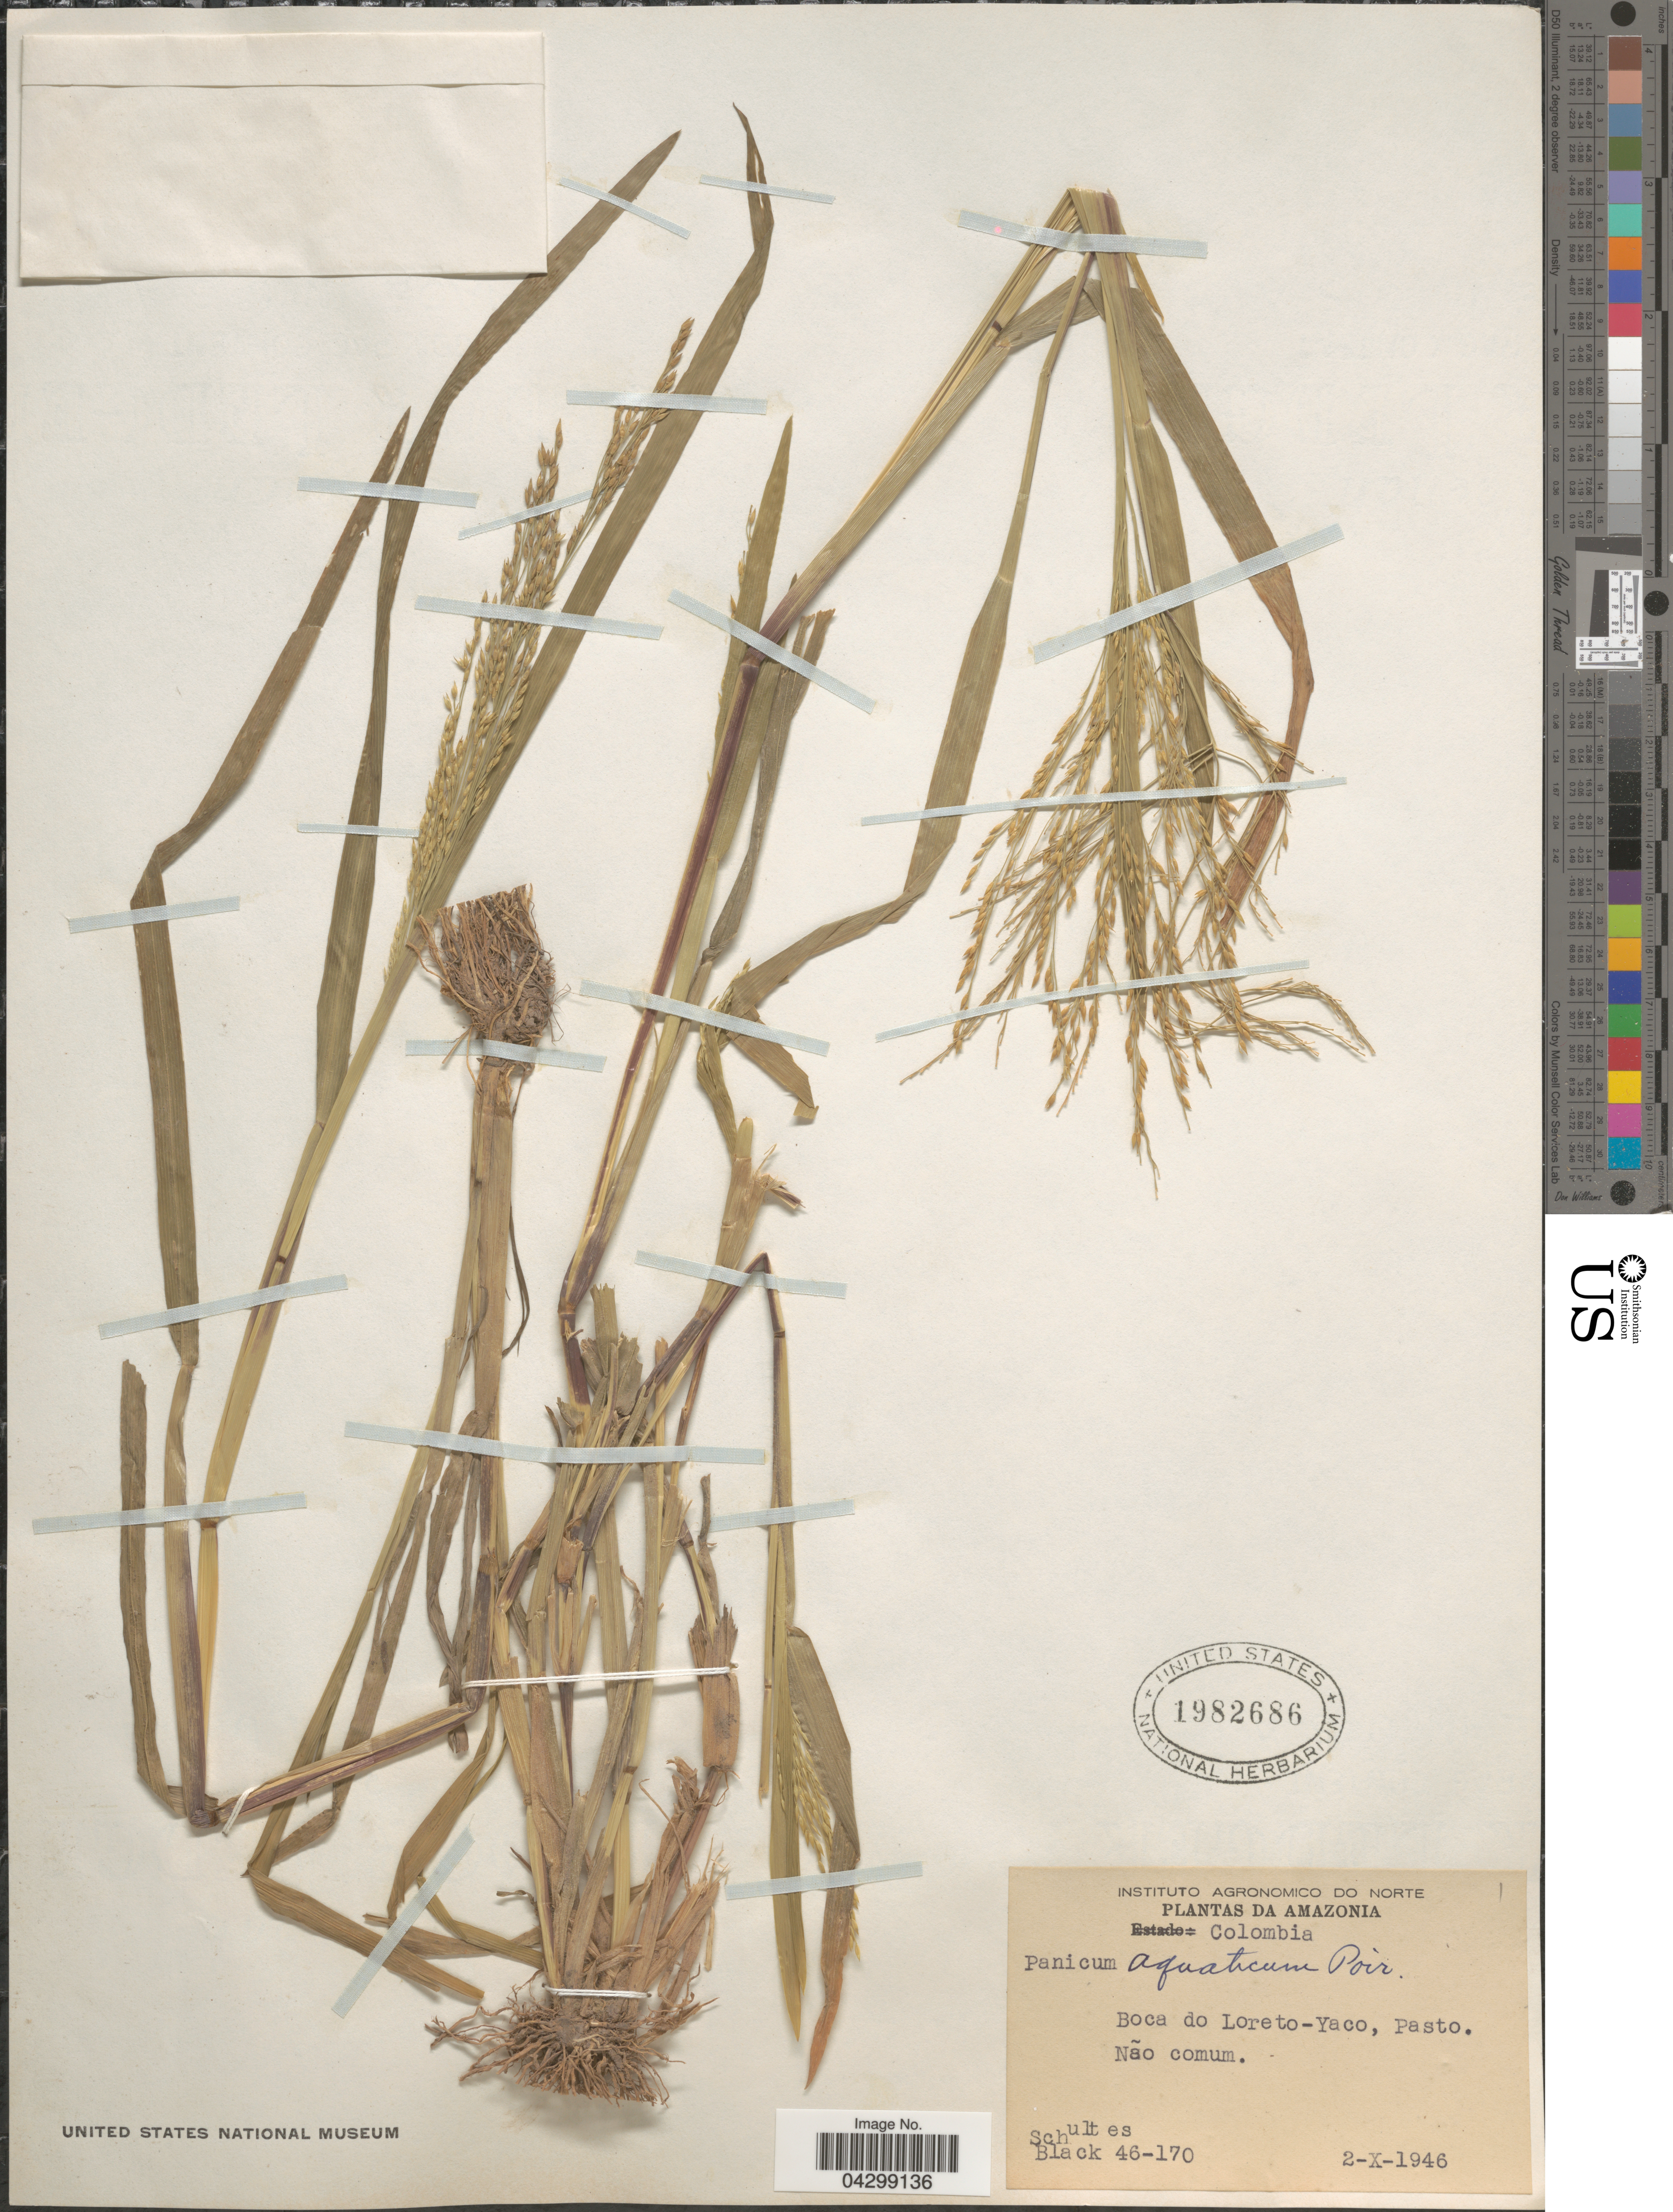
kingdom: Plantae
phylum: Tracheophyta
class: Liliopsida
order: Poales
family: Poaceae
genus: Panicum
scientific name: Panicum aquaticum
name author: Poir.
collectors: -- Schultes & -- Black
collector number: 46-170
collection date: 1946-10-02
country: Colombia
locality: Amazonia. Boca do Loreto-Yaco, Pasto. Não comum.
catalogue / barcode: US 1982686